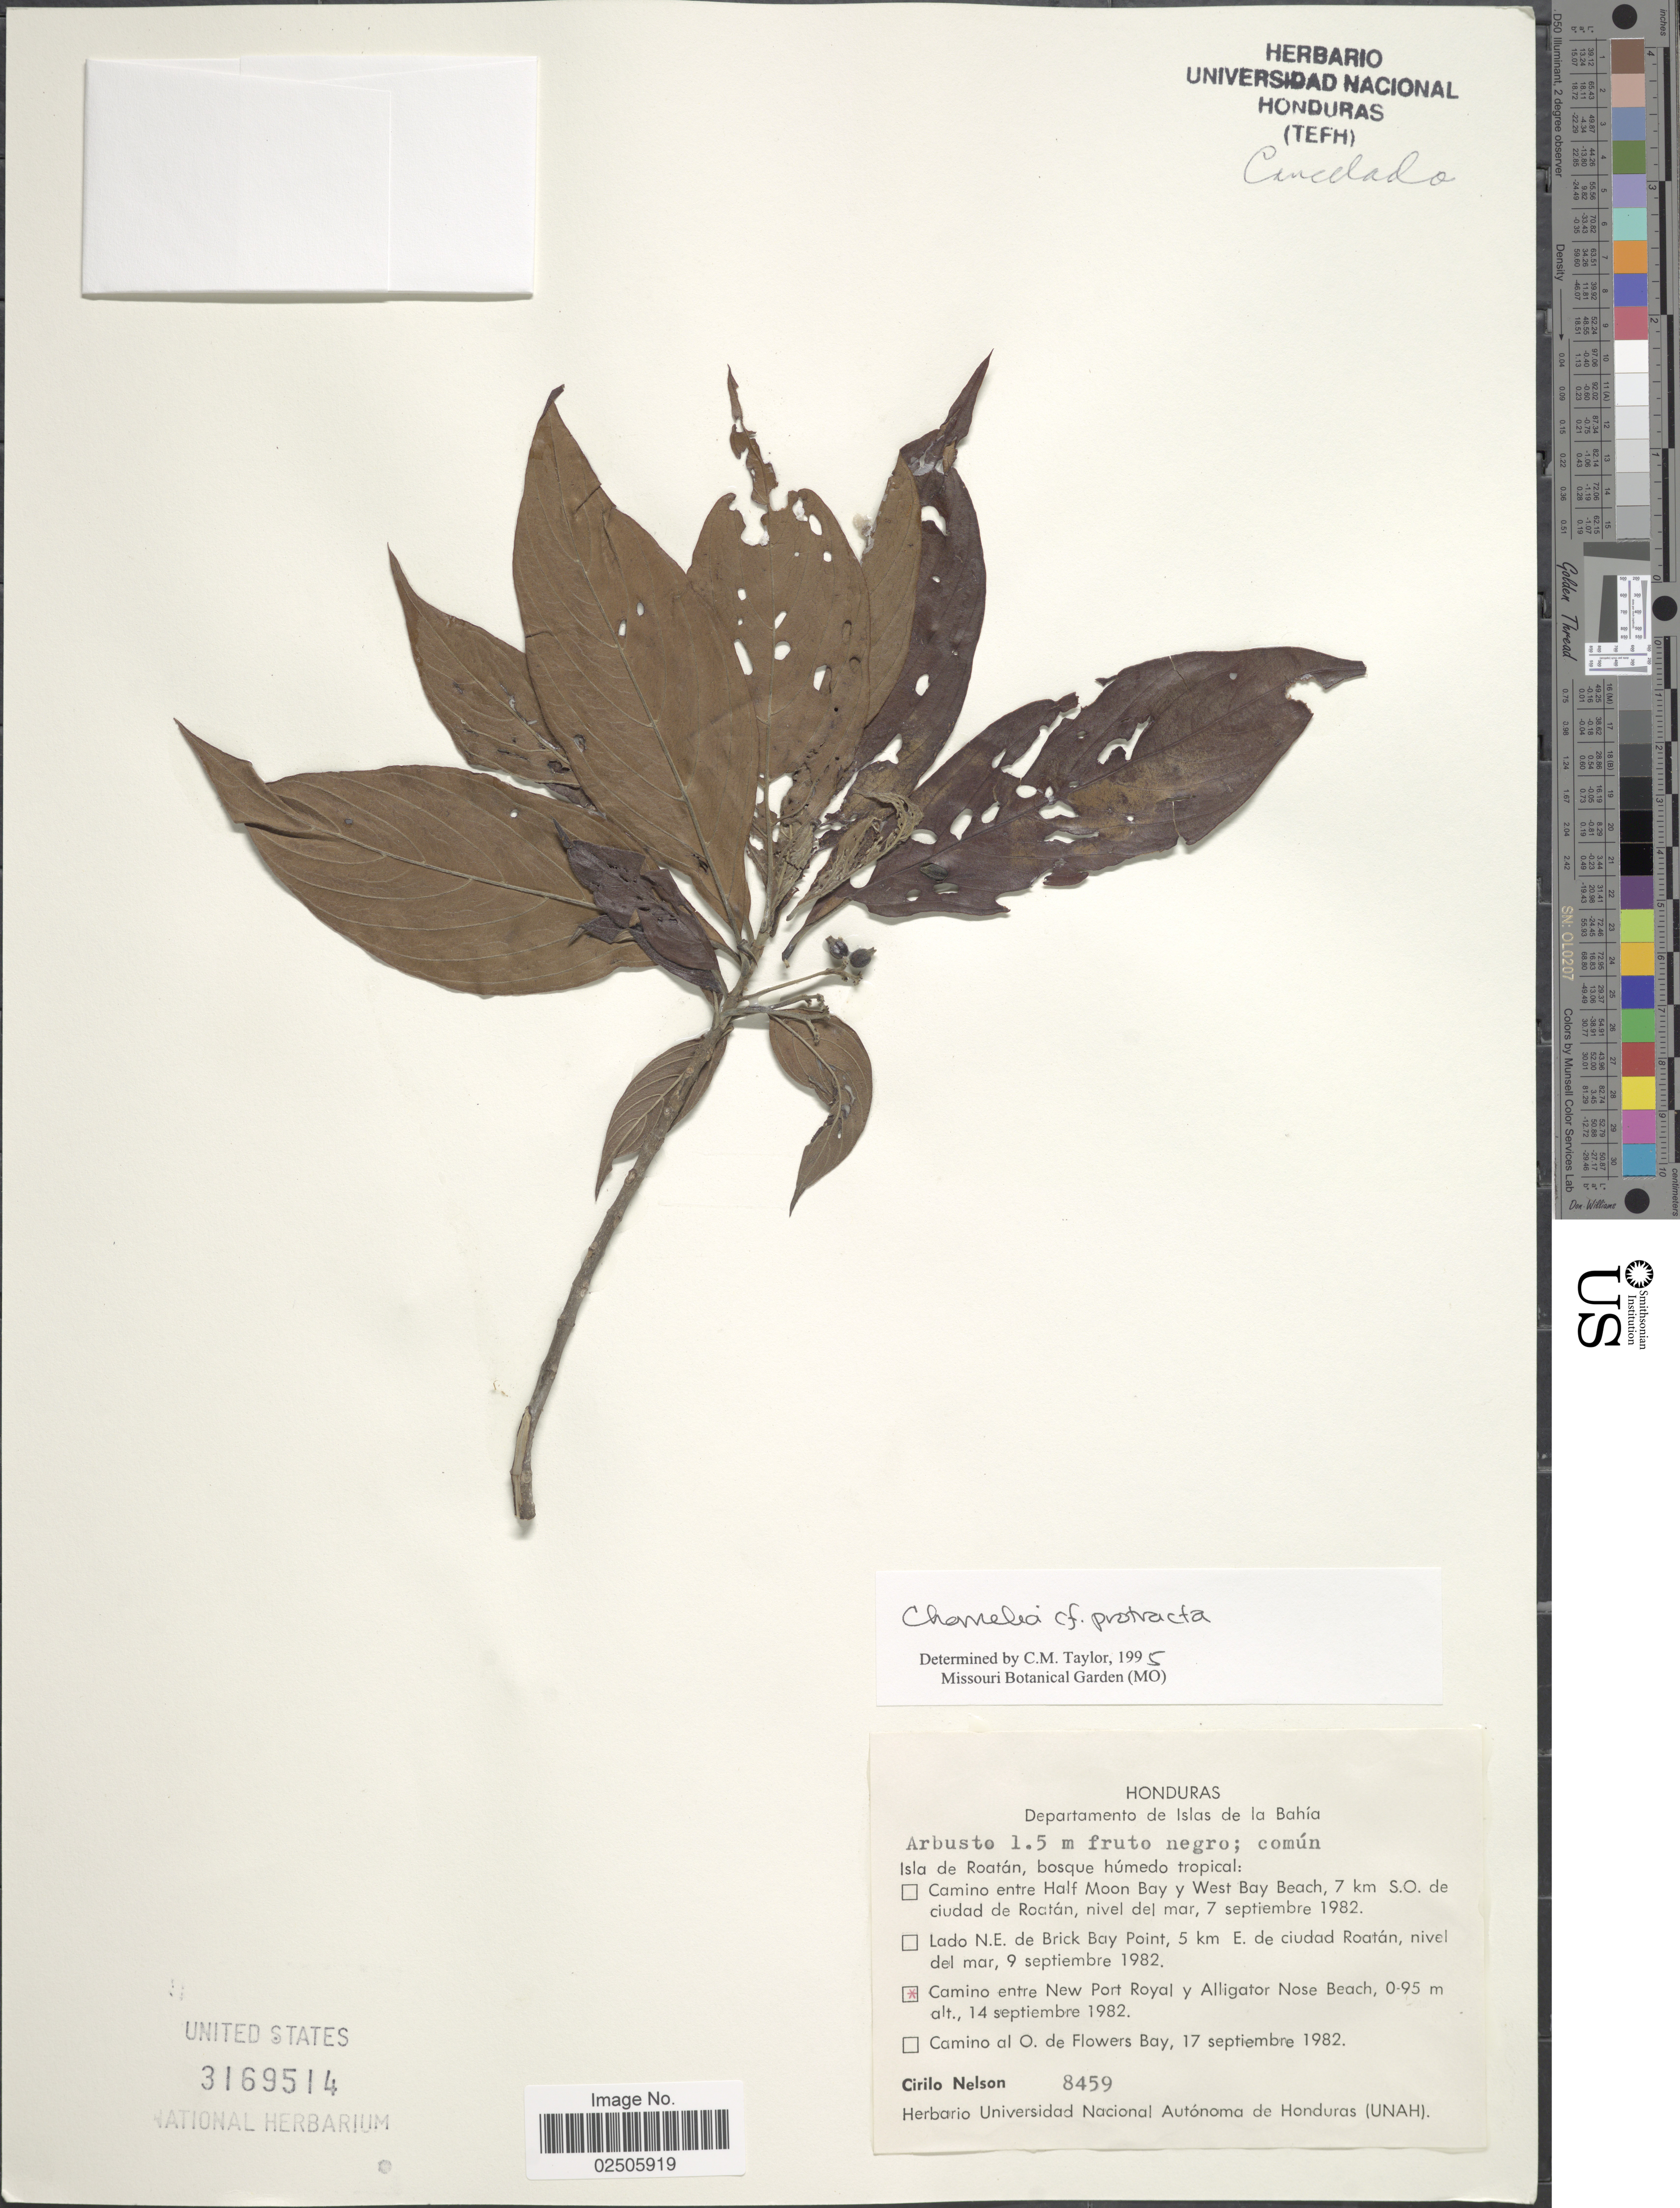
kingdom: Plantae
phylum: Tracheophyta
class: Magnoliopsida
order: Gentianales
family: Rubiaceae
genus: Chomelia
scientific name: Chomelia protracta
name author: (Bartl. ex DC.) Standl.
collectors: C. Nelson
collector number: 8459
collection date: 1982-09-14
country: Honduras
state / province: Islas de la Bahía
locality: Camino entre New Port Royal y Alligator Nose Beach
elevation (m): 0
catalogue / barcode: US 3169514